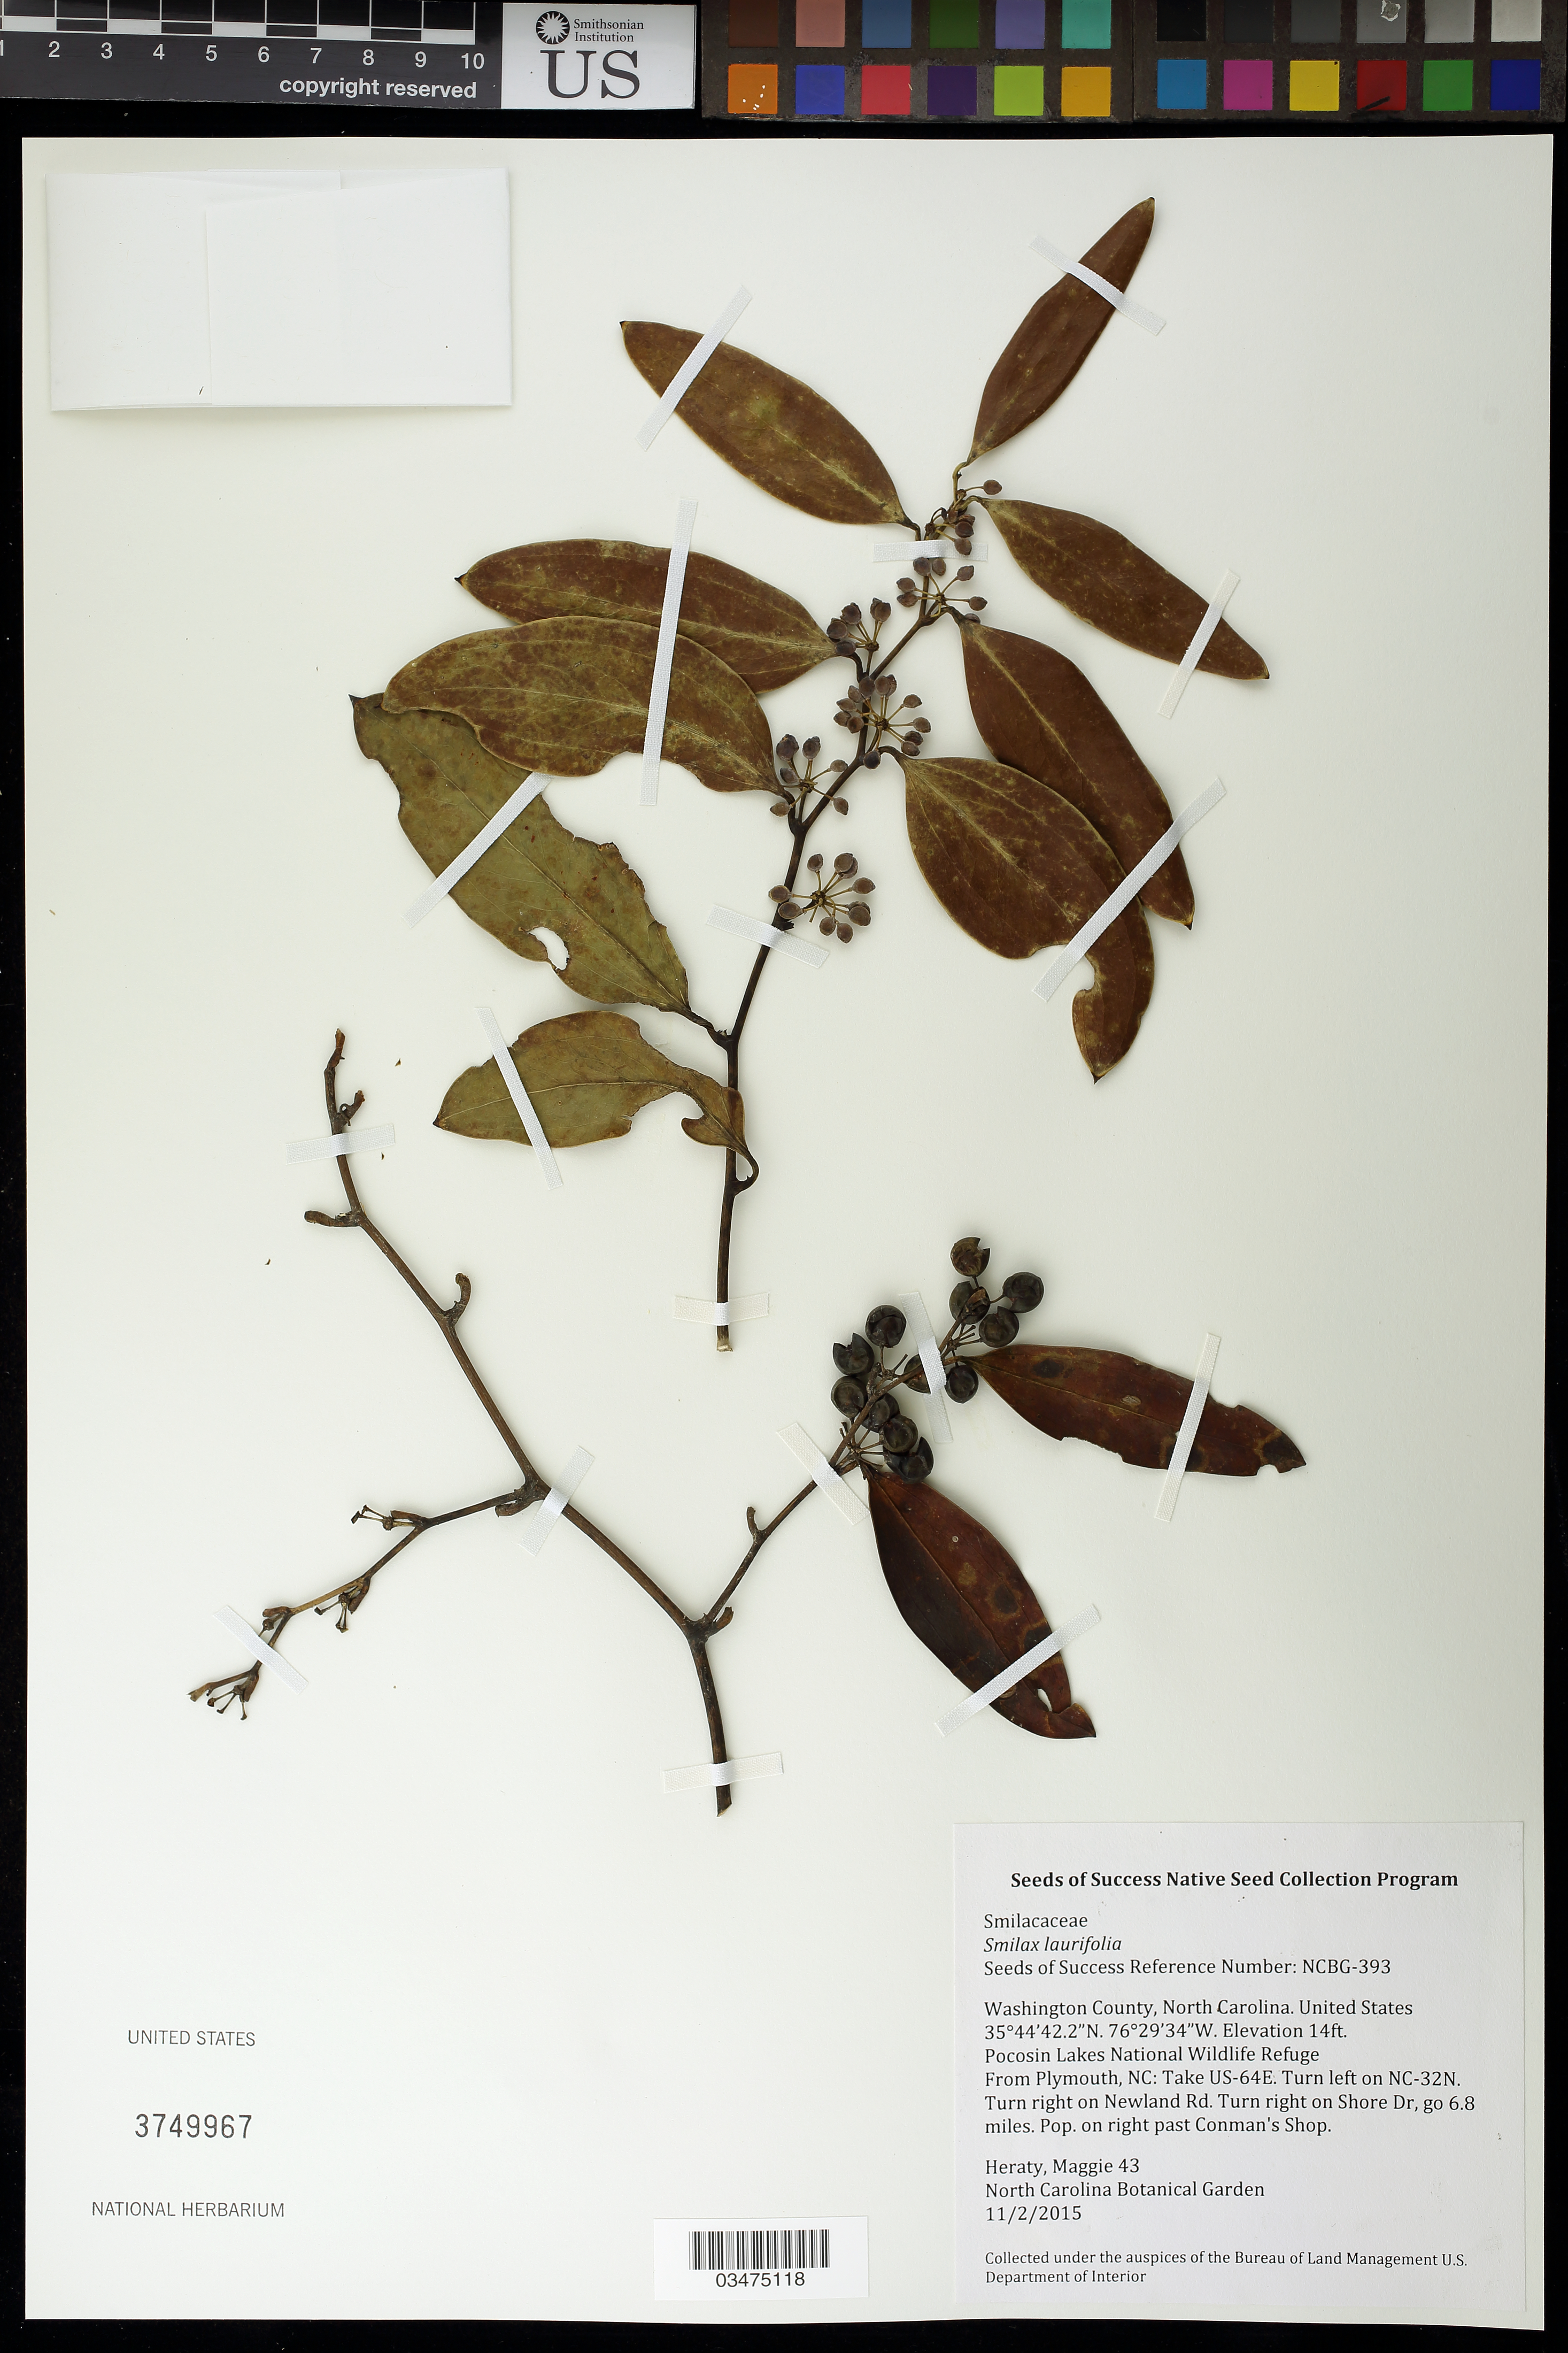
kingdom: Plantae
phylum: Tracheophyta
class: Liliopsida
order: Liliales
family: Smilacaceae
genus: Smilax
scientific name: Smilax laurifolia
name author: L.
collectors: M. Heraty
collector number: NCBG-393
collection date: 2015-11-02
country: United States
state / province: North Carolina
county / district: Washington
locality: Pocosin Lakes National Wildlife Refuge, Shore Drive roadside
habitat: Roadside marsh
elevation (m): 4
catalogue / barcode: US 3749967